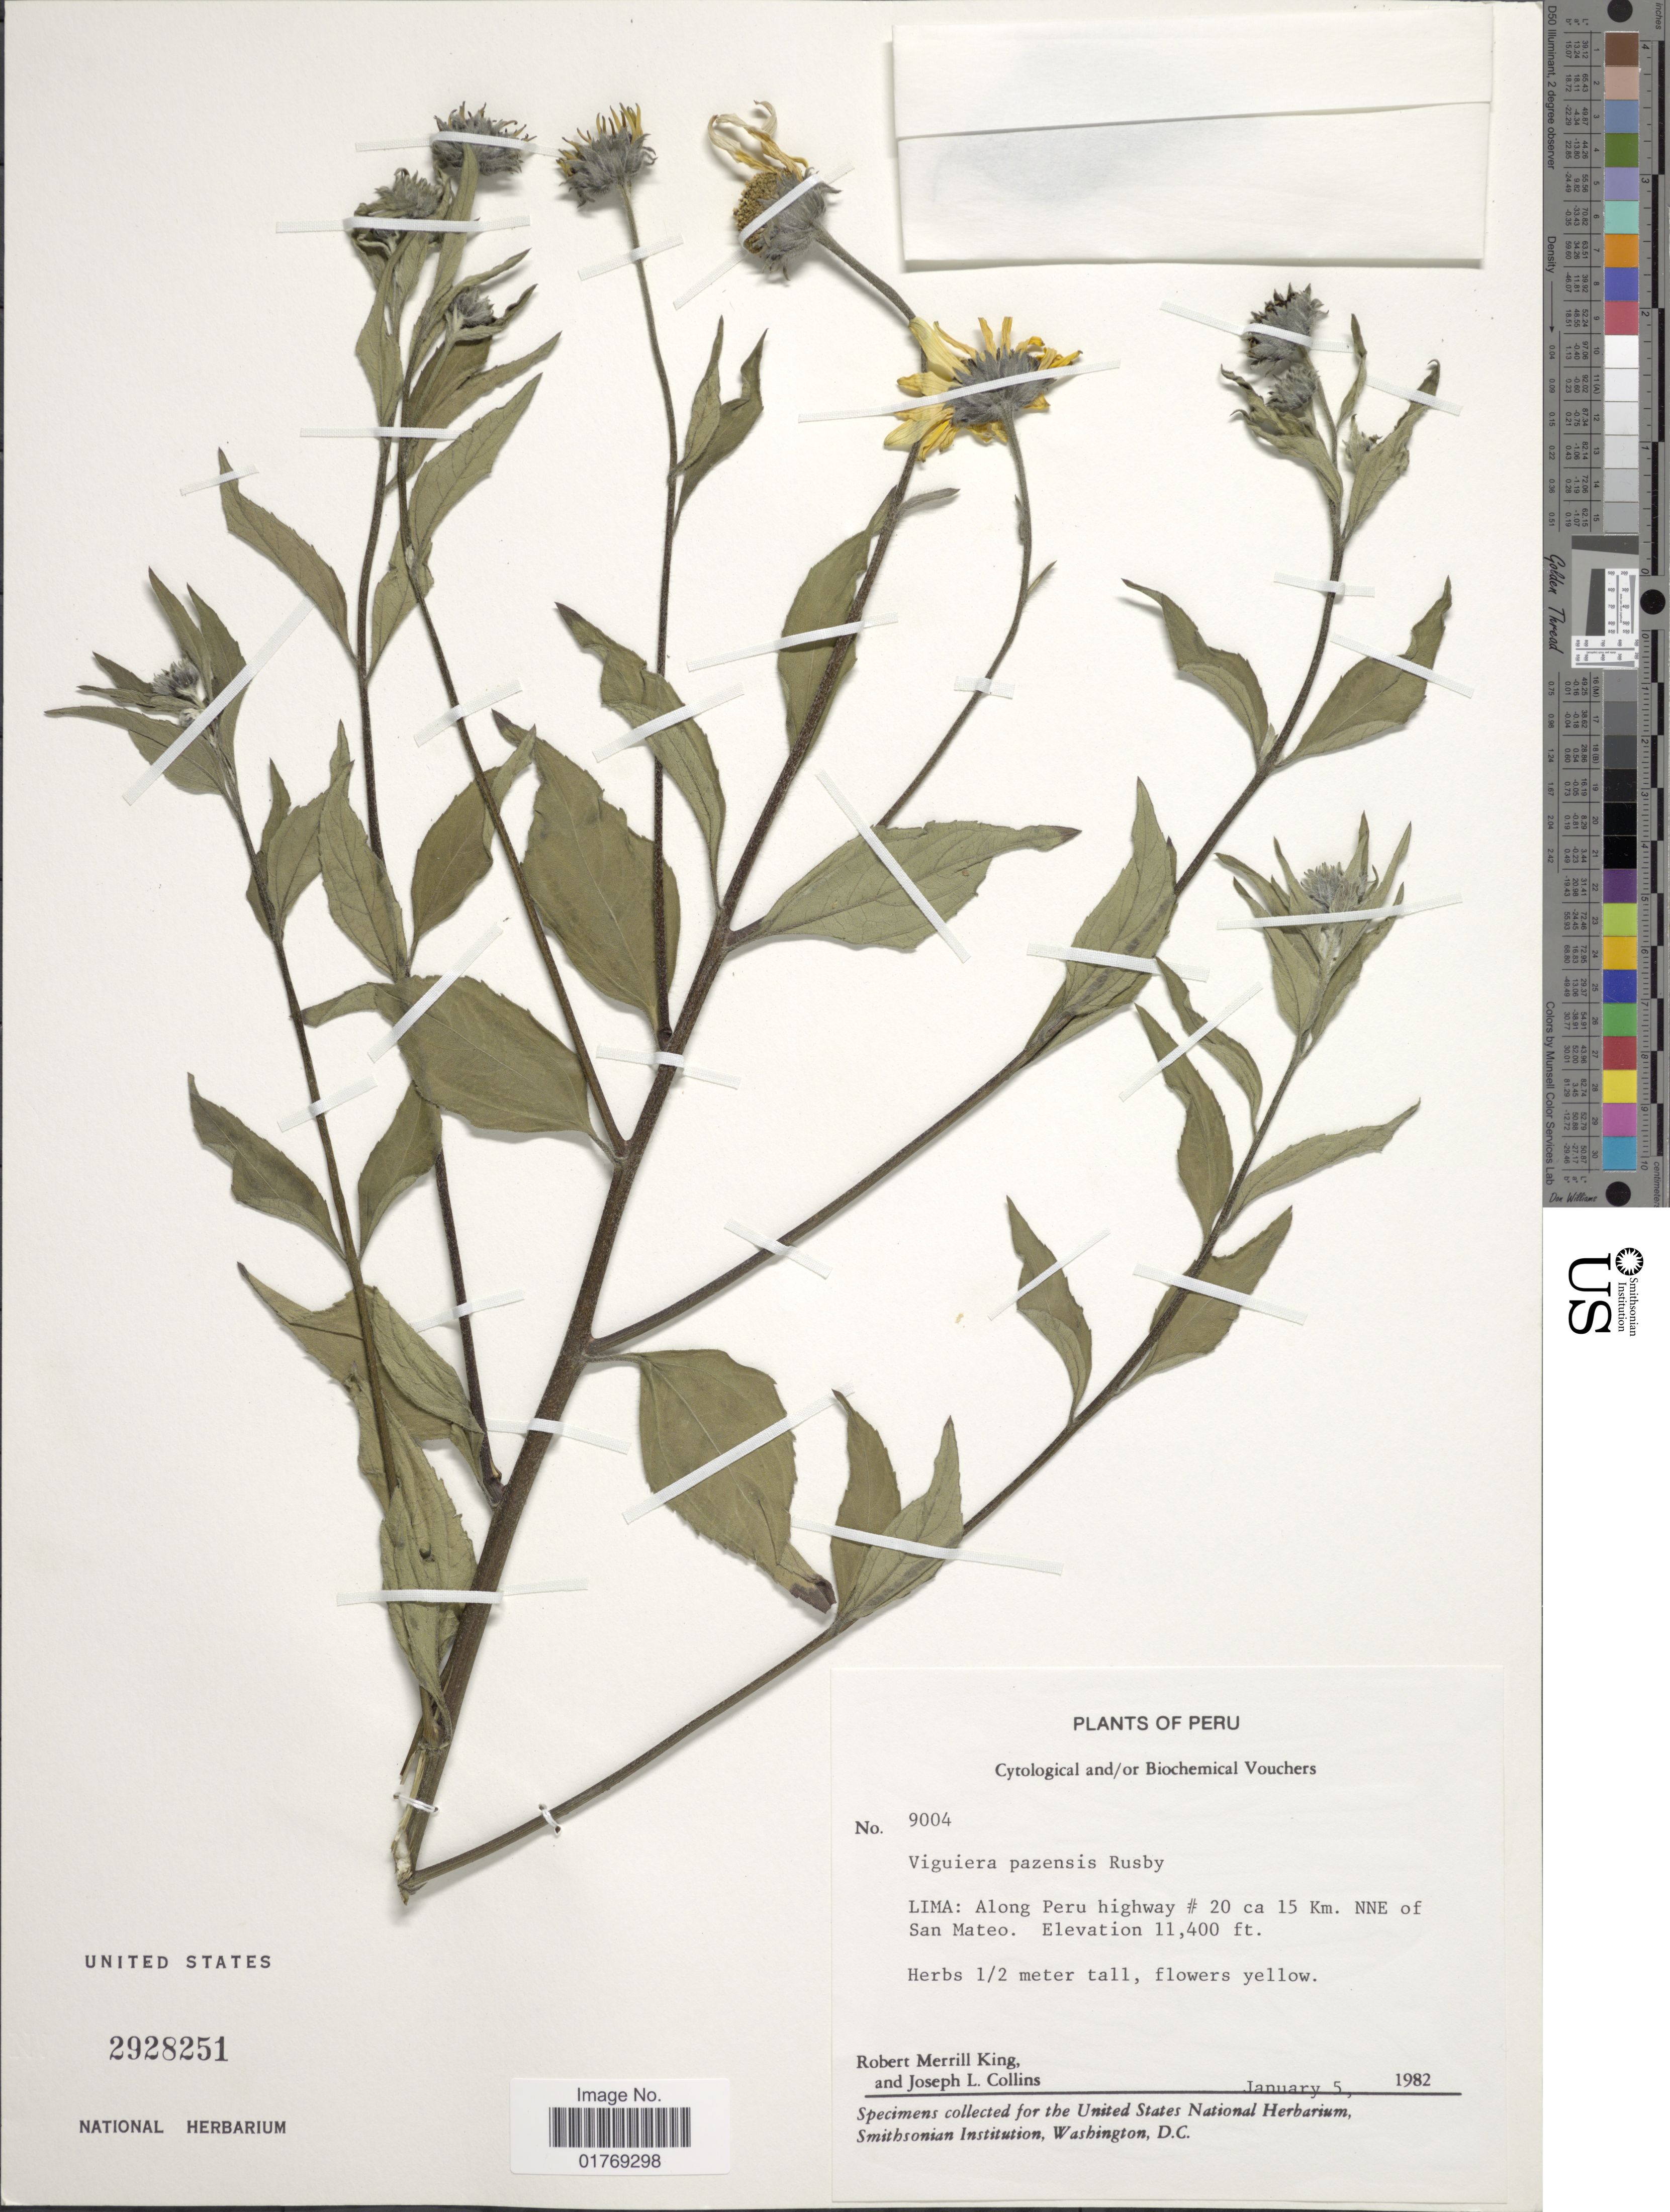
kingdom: Plantae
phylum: Tracheophyta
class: Magnoliopsida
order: Asterales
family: Asteraceae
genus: Viguiera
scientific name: Viguiera sp.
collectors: R. M. King & J. L. Collins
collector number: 9004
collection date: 1982-01-05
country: Peru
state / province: Lima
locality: Lima: Along Peru highway # 20 ca 15 Km. NNE of San Mateo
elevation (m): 3475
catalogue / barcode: US 2928251